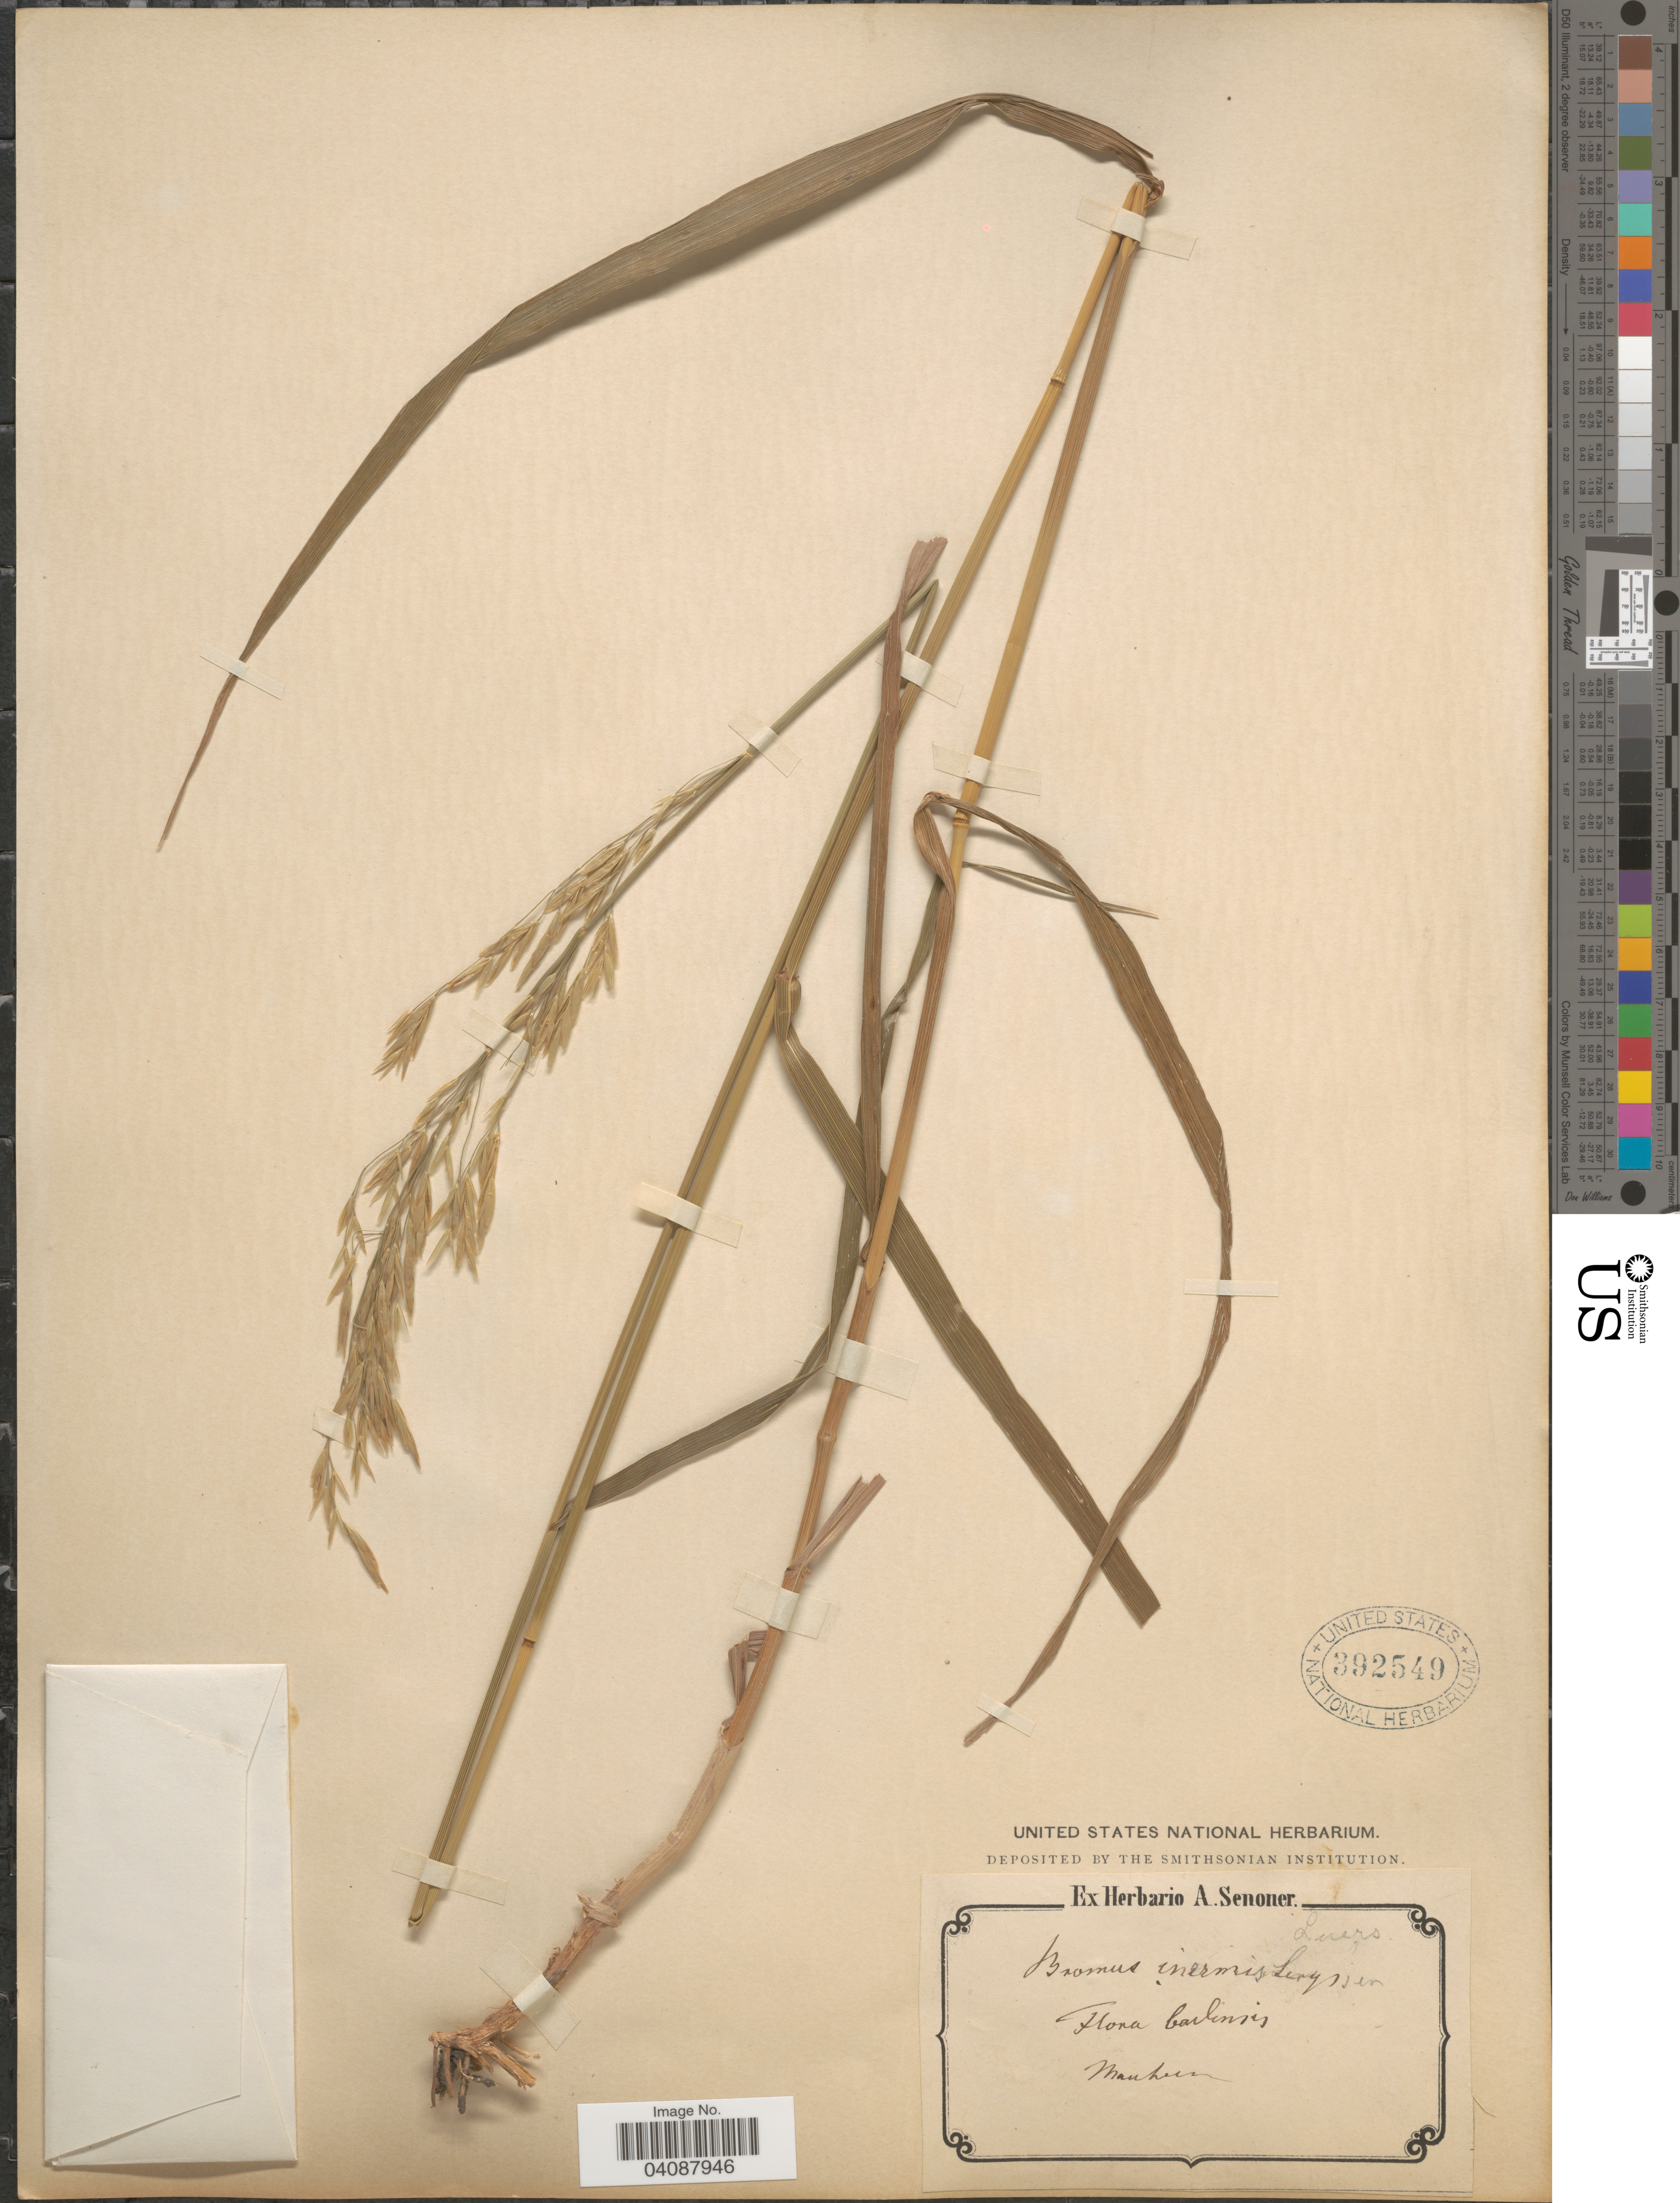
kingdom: Plantae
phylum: Tracheophyta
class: Liliopsida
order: Poales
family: Poaceae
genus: Bromus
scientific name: Bromus inermis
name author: Leyss.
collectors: Ex herb. A. Senoner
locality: Carlinsis. Manhur.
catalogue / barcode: US 392549